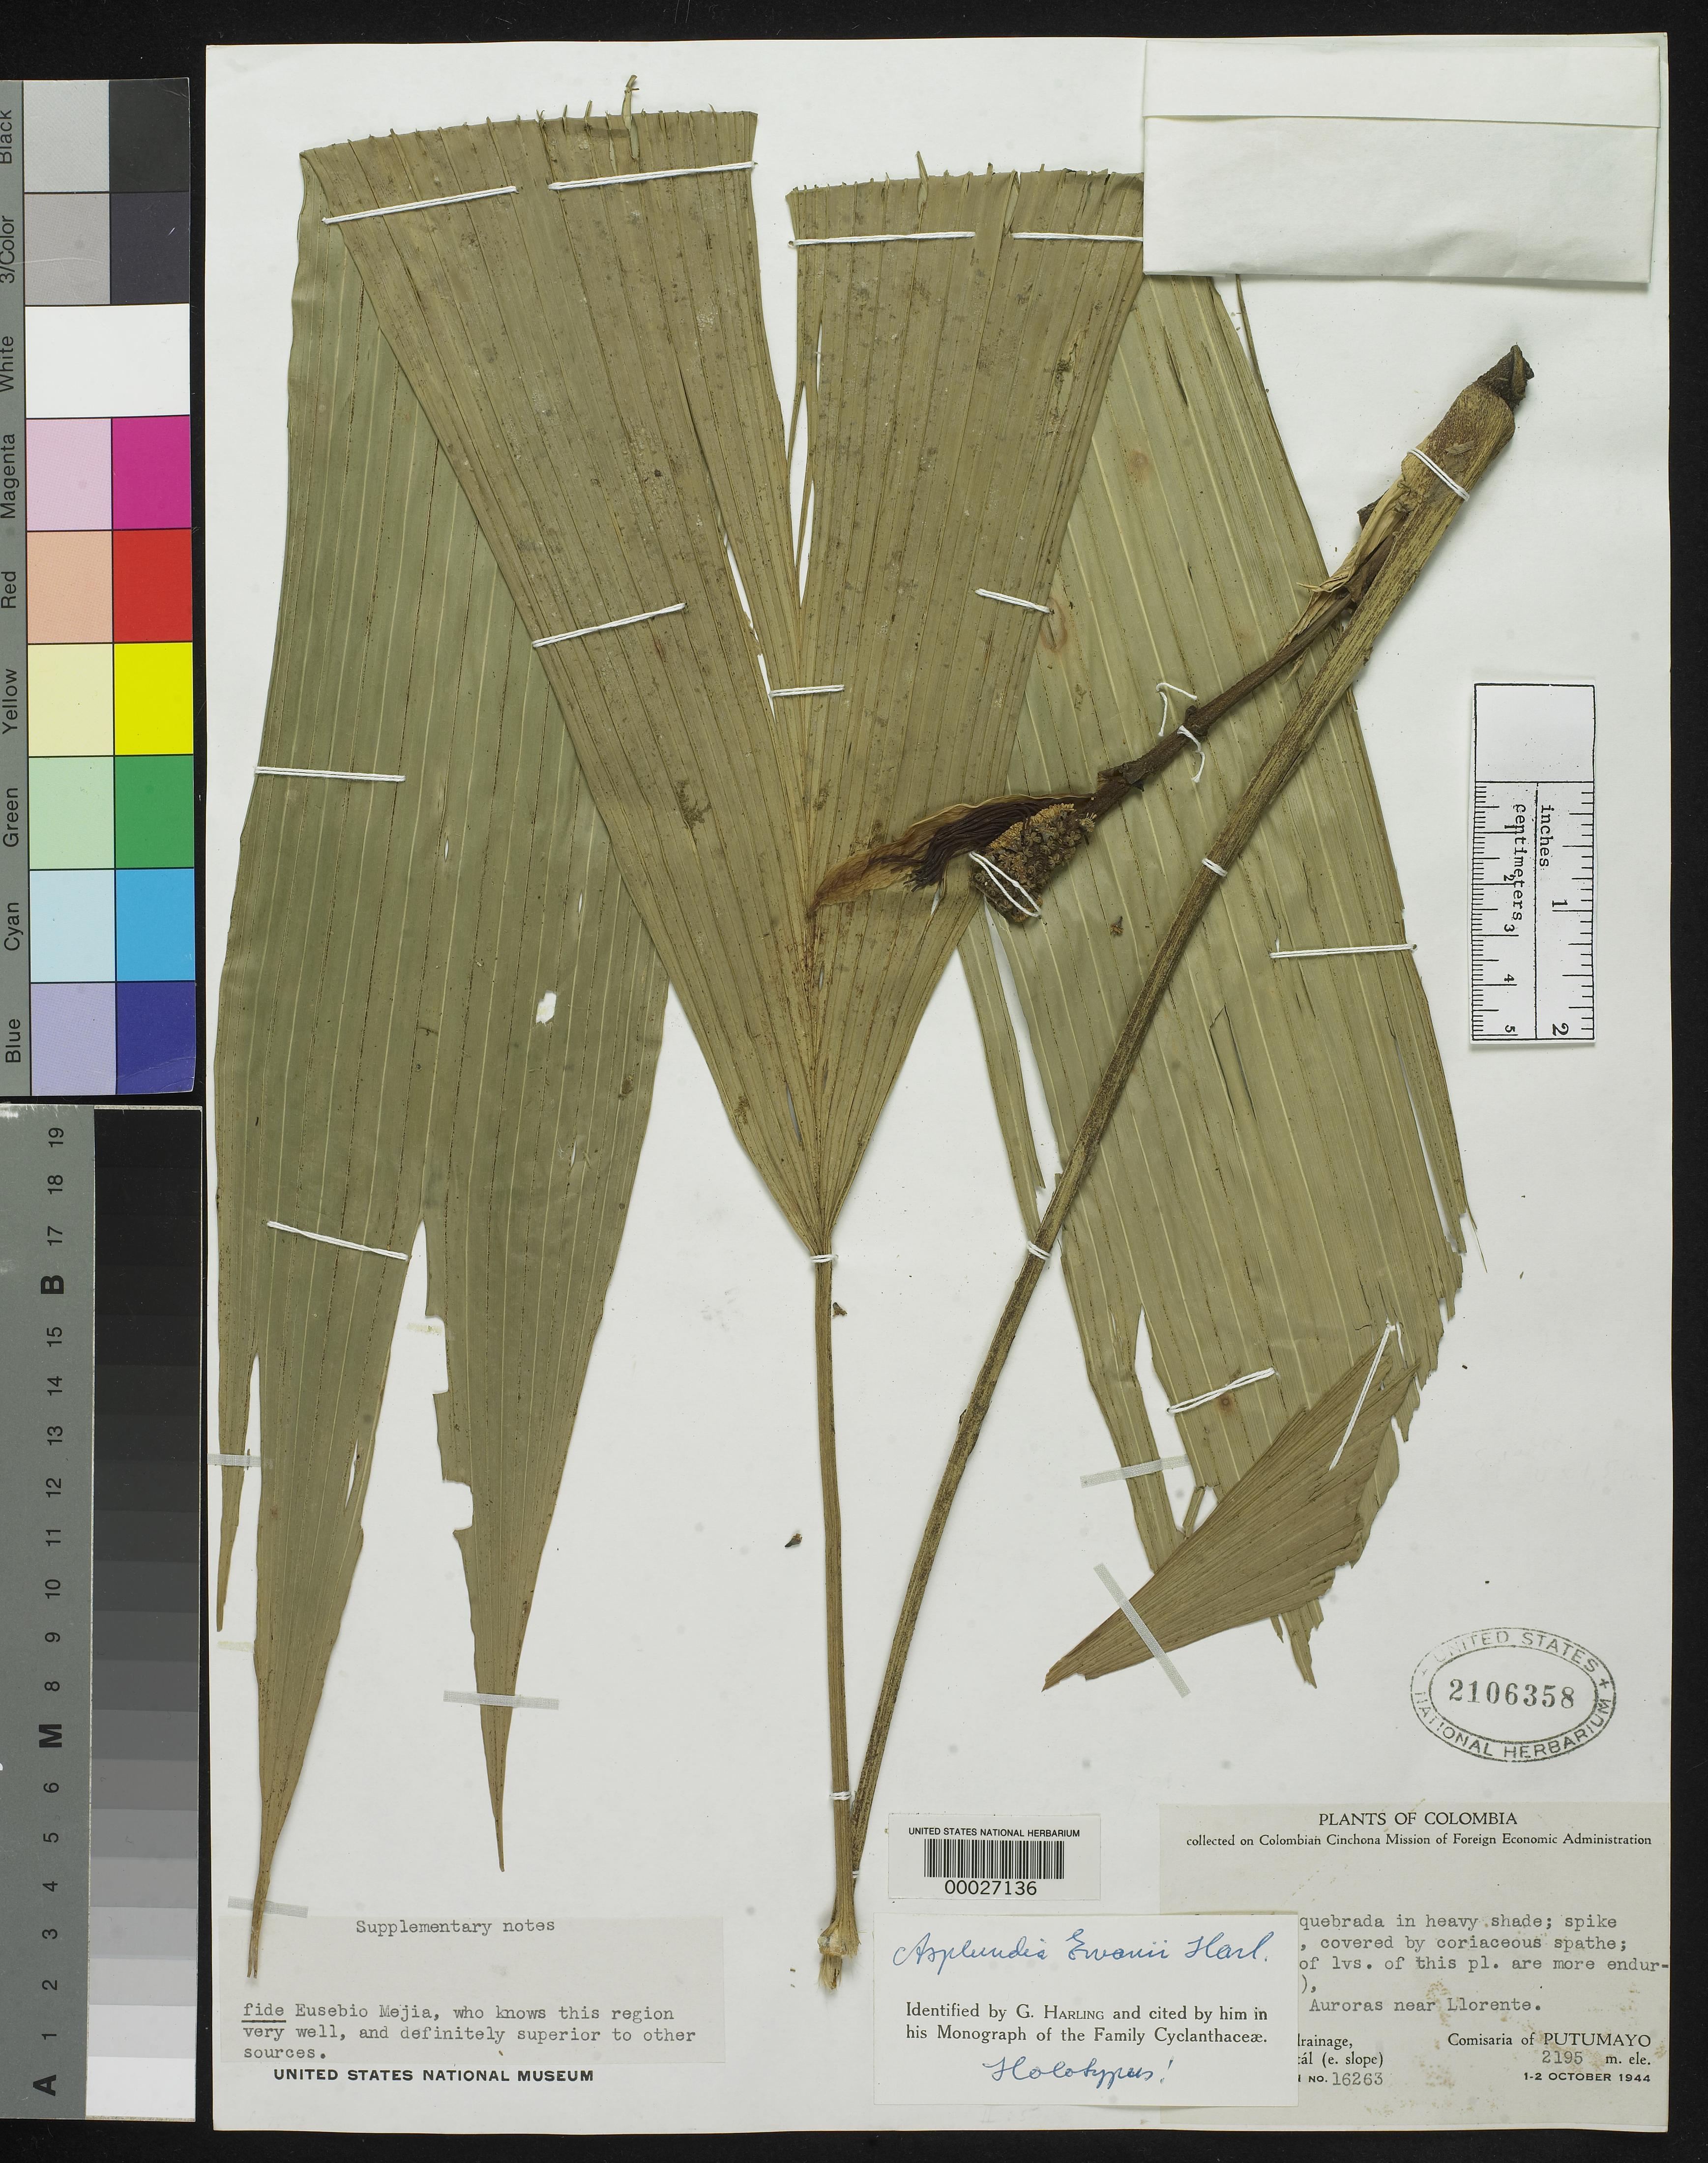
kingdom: Plantae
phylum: Tracheophyta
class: Liliopsida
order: Pandanales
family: Cyclanthaceae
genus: Asplundia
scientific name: Asplundia ewanii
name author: Harling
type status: Holotype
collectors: J. A. Ewan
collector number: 16263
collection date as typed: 02 Oct 1944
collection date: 1944-10-02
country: Colombia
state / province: Putumayo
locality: Cordillera Oriental (e. slope). Rio Afiladores drainage. vic. of Auroras near Llorente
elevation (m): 2195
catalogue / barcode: US 2106358